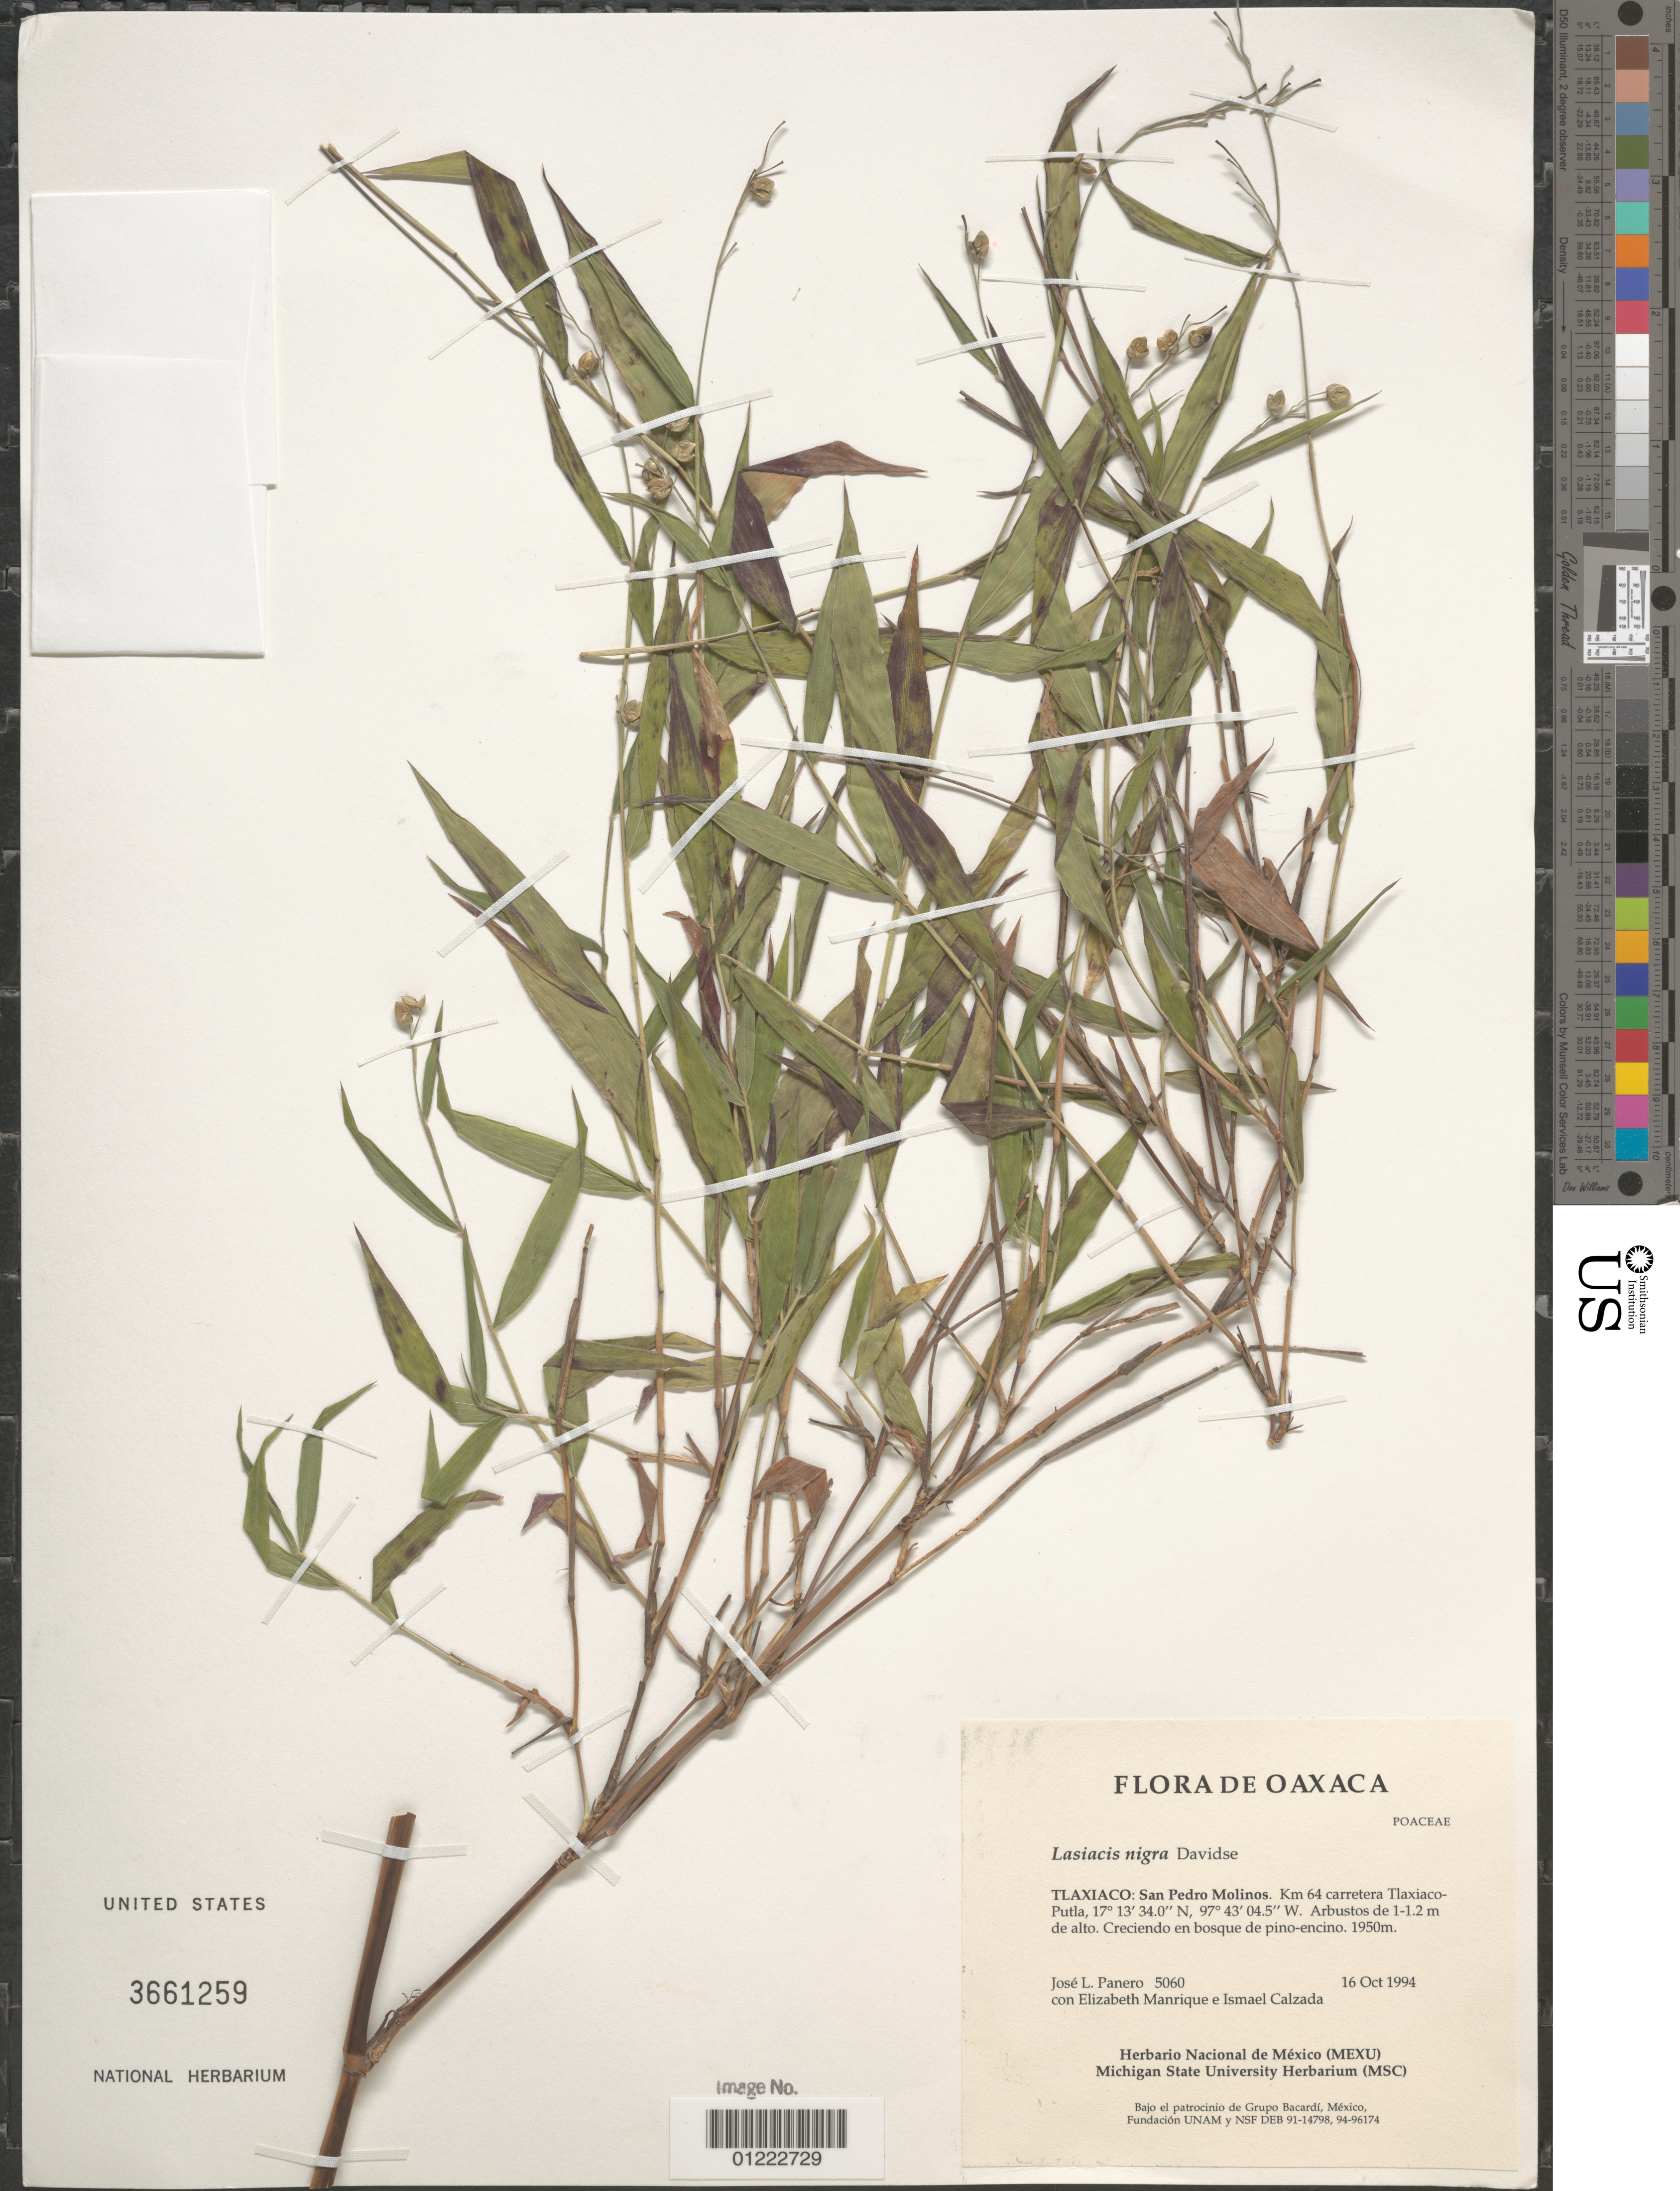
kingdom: Plantae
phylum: Tracheophyta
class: Liliopsida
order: Poales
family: Poaceae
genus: Lasiacis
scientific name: Lasiacis nigra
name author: Davidse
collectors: J. L. Panero, E. Manrique & J. I. Calzada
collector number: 5060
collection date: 1994-10-16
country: Mexico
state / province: Oaxaca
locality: Tlaxiaco: San Pedro Molinos. Km 64 carretera Tlaxiaco- Putia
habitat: Arbustos de 1-1.2 m de alto. Creciendo en bosque de pino-encino.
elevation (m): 1950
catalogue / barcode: US 3661259